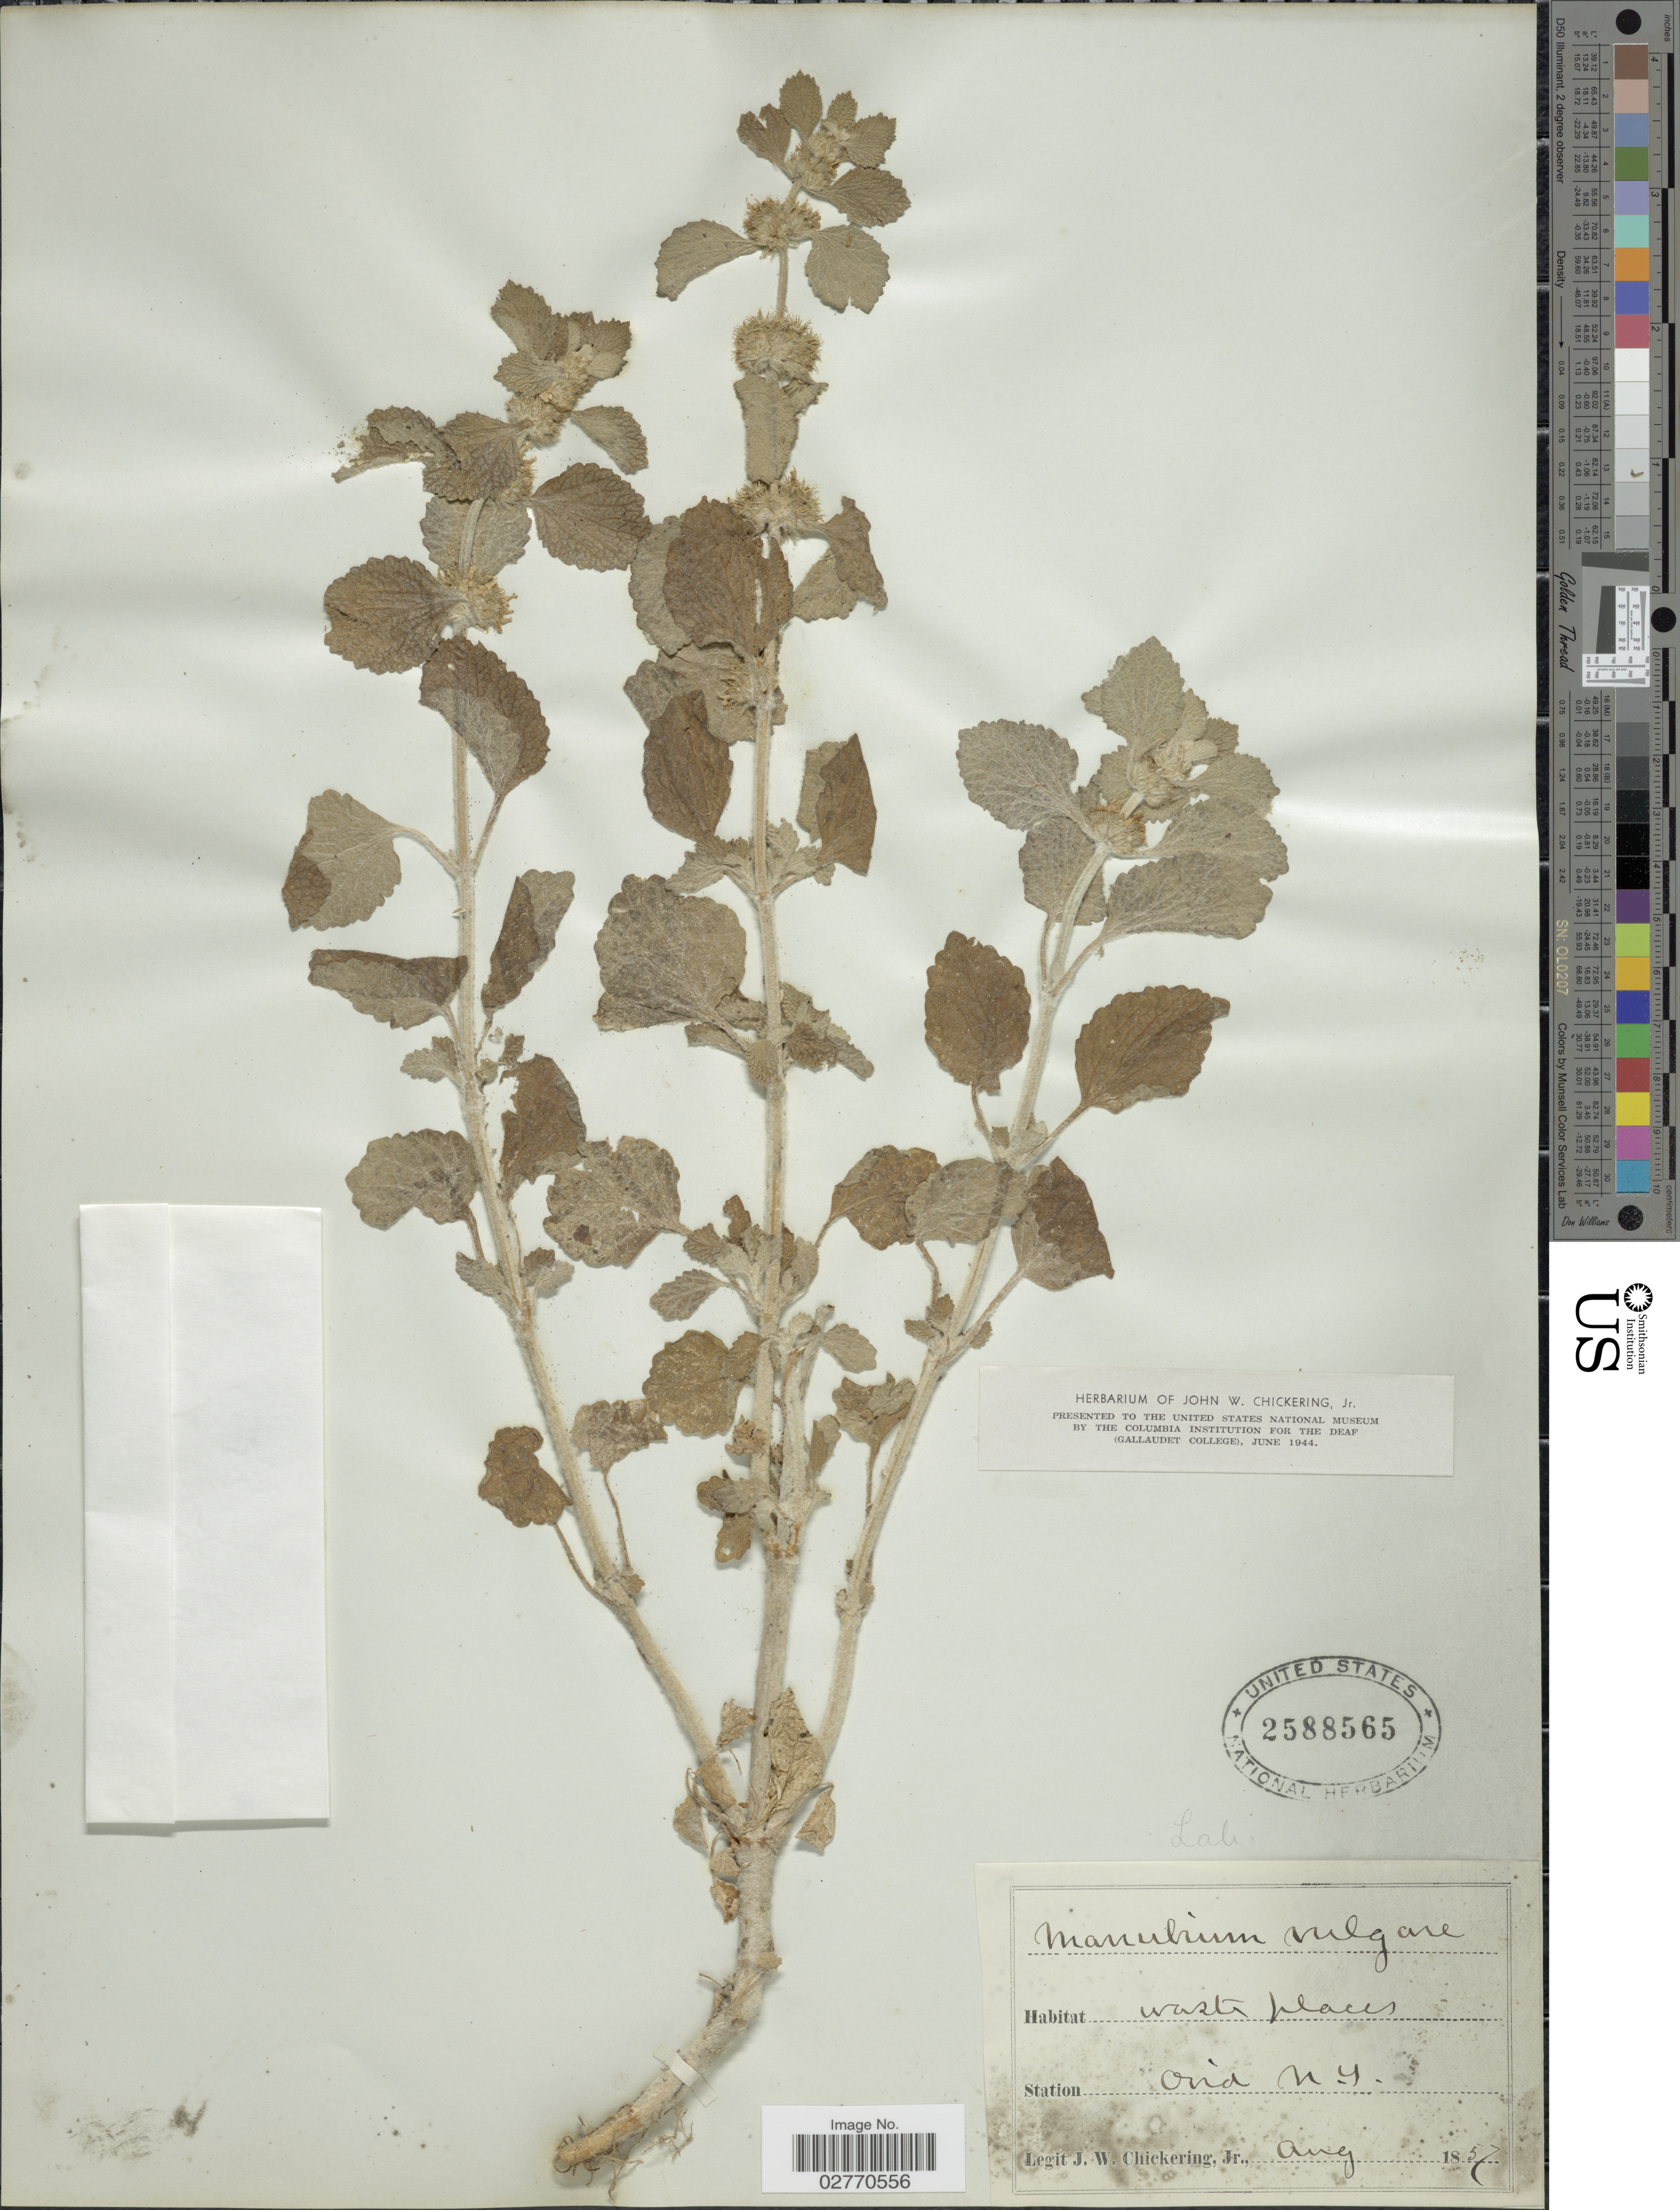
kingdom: Plantae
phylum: Tracheophyta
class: Magnoliopsida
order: Lamiales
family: Lamiaceae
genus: Marrubium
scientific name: Marrubium vulgare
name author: L.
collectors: J. W. Chickering Jr.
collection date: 1857-08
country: United States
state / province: New York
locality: Station Ovid N.Y.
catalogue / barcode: US 2588565